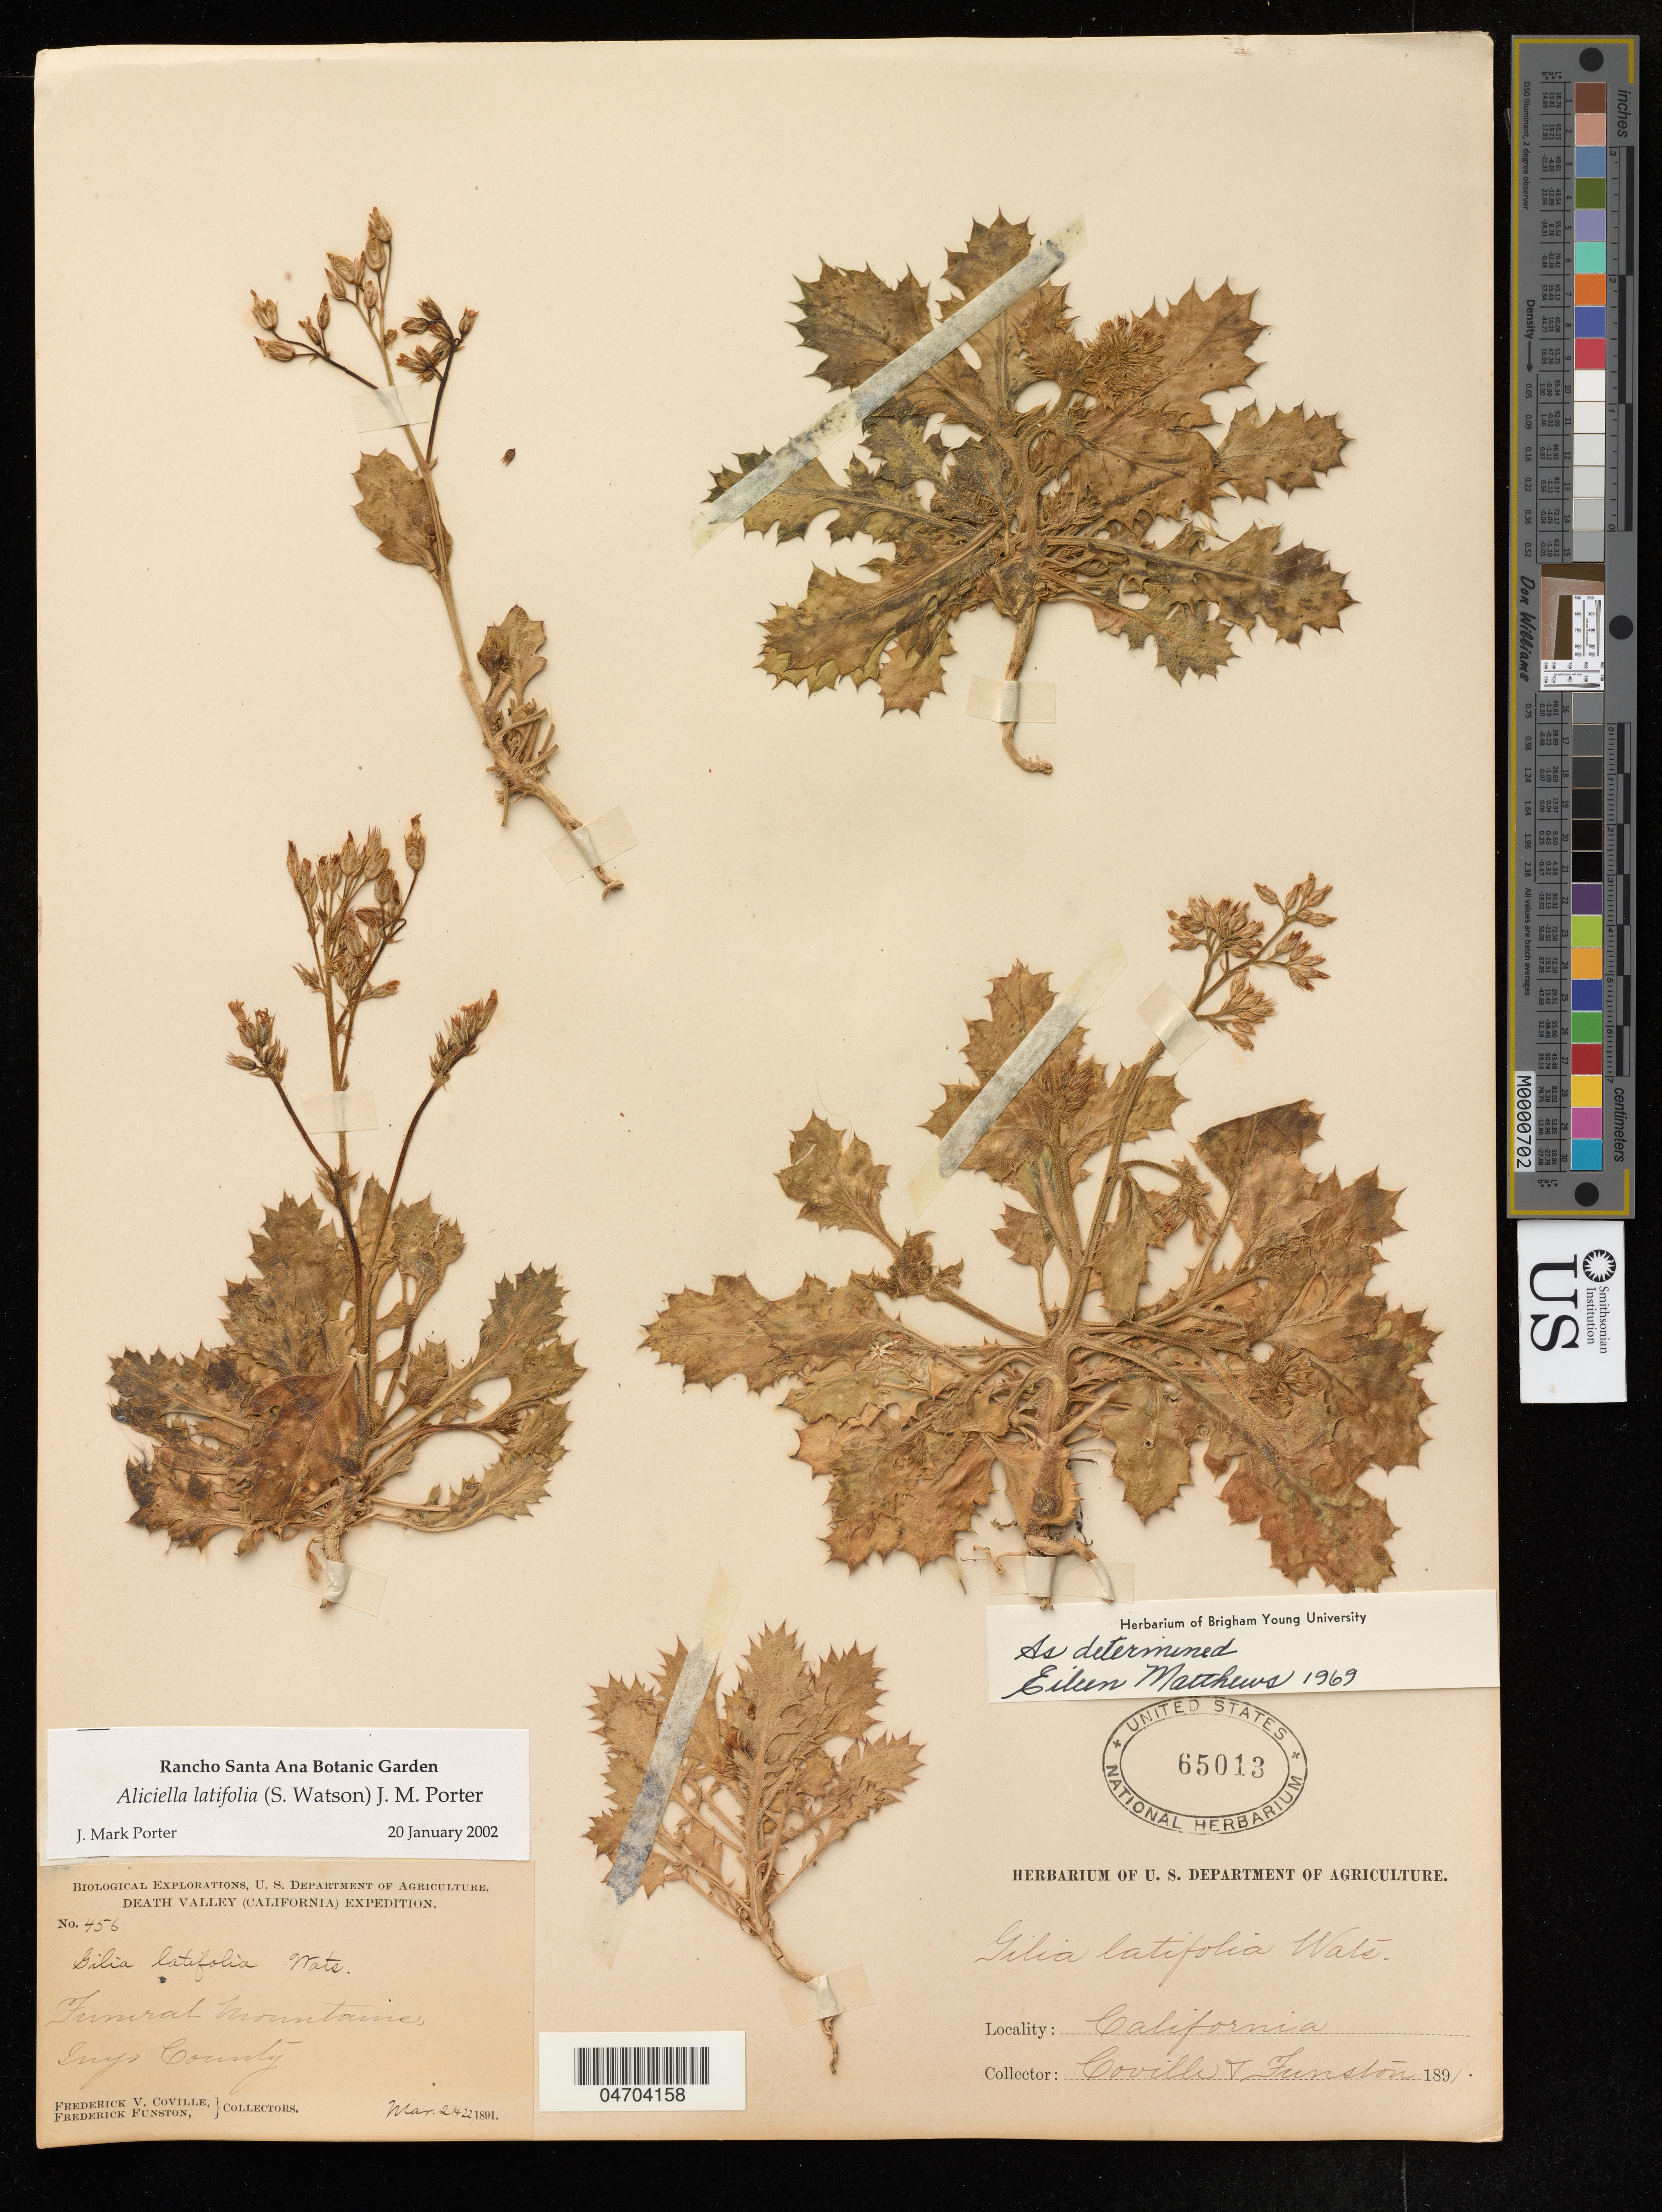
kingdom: Plantae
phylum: Tracheophyta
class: Magnoliopsida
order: Ericales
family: Polemoniaceae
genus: Aliciella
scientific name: Aliciella latifolia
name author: (S. Watson) J.M. Porter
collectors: F. V. Coville & F. Funston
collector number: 456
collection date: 1891-03-02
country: United States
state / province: California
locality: Funeral Mountaine, Inyo County.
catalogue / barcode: US 65013